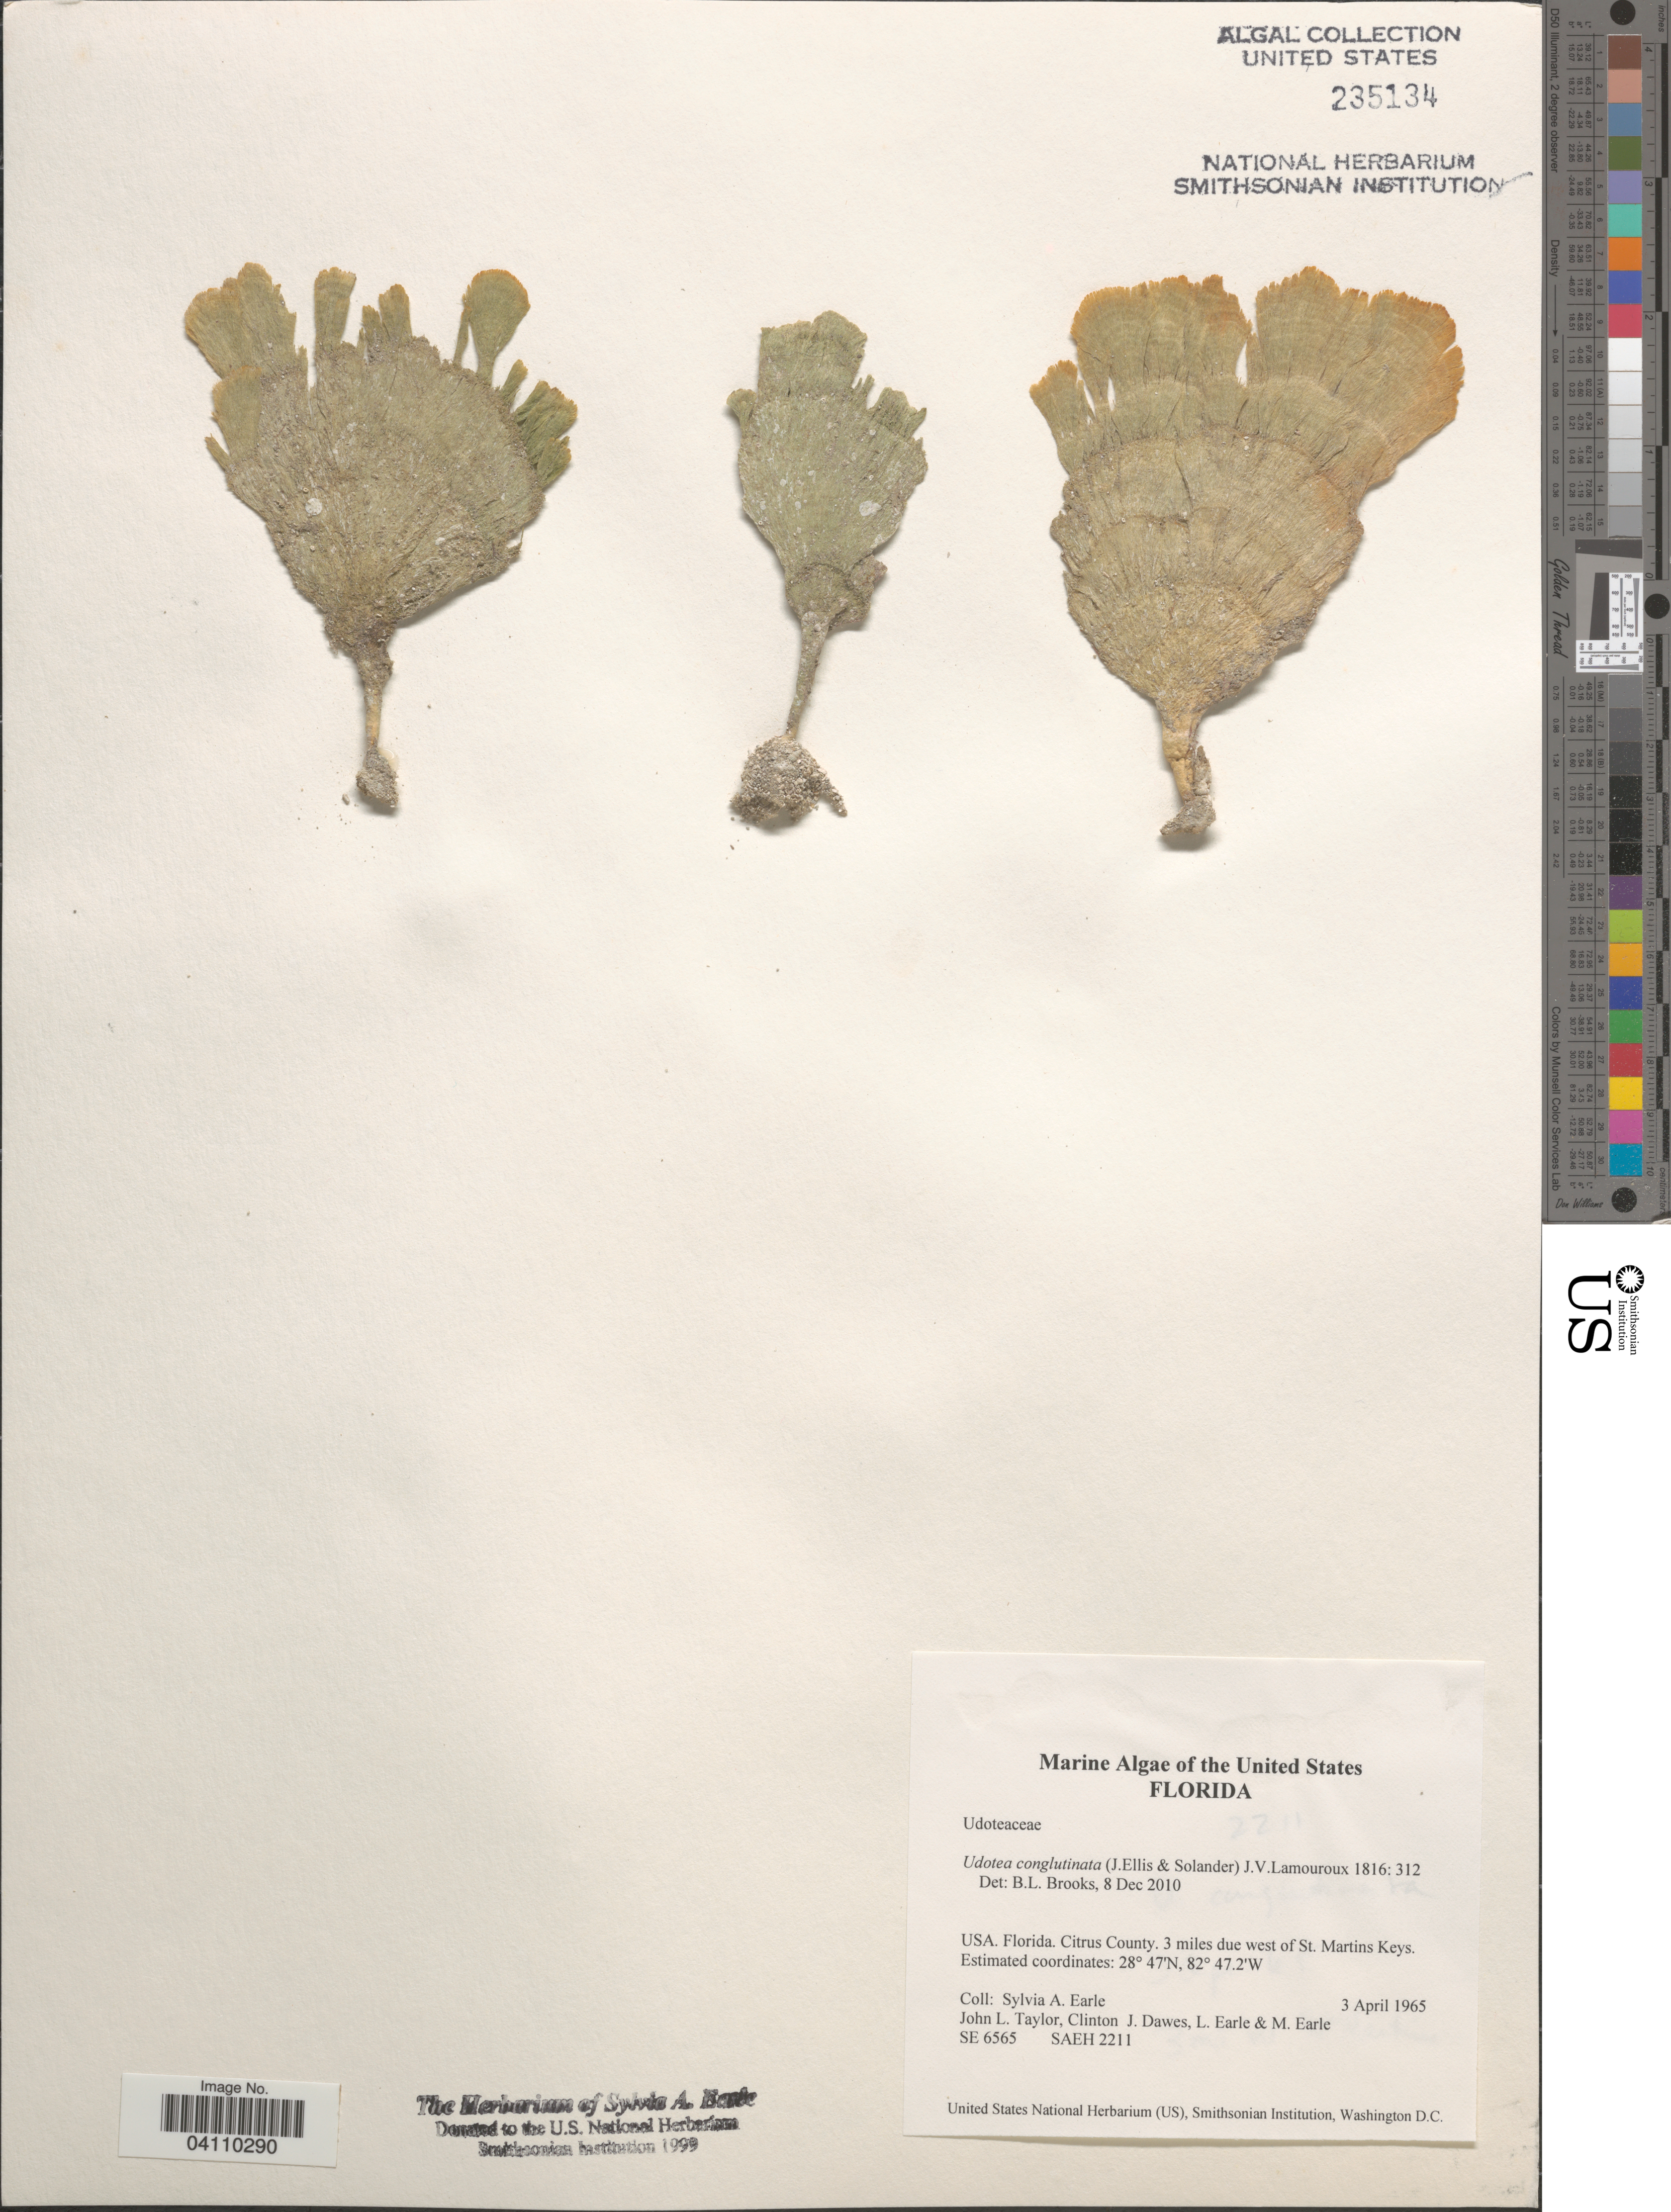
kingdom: Plantae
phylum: Chlorophyta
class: Ulvophyceae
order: Bryopsidales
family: Udoteaceae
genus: Udotea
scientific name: Udotea conglutinata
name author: (Ellis & Sol.) J.V.Lamouroux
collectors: S. A. Earle, J. L. Taylor, C. Dawes, L. Earle & M. Earle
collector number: SE6565/SAEH2211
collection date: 1965-04-03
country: United States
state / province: Florida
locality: Citrus County. 3 miles due west of St. Martins Keys.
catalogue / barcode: US 235134